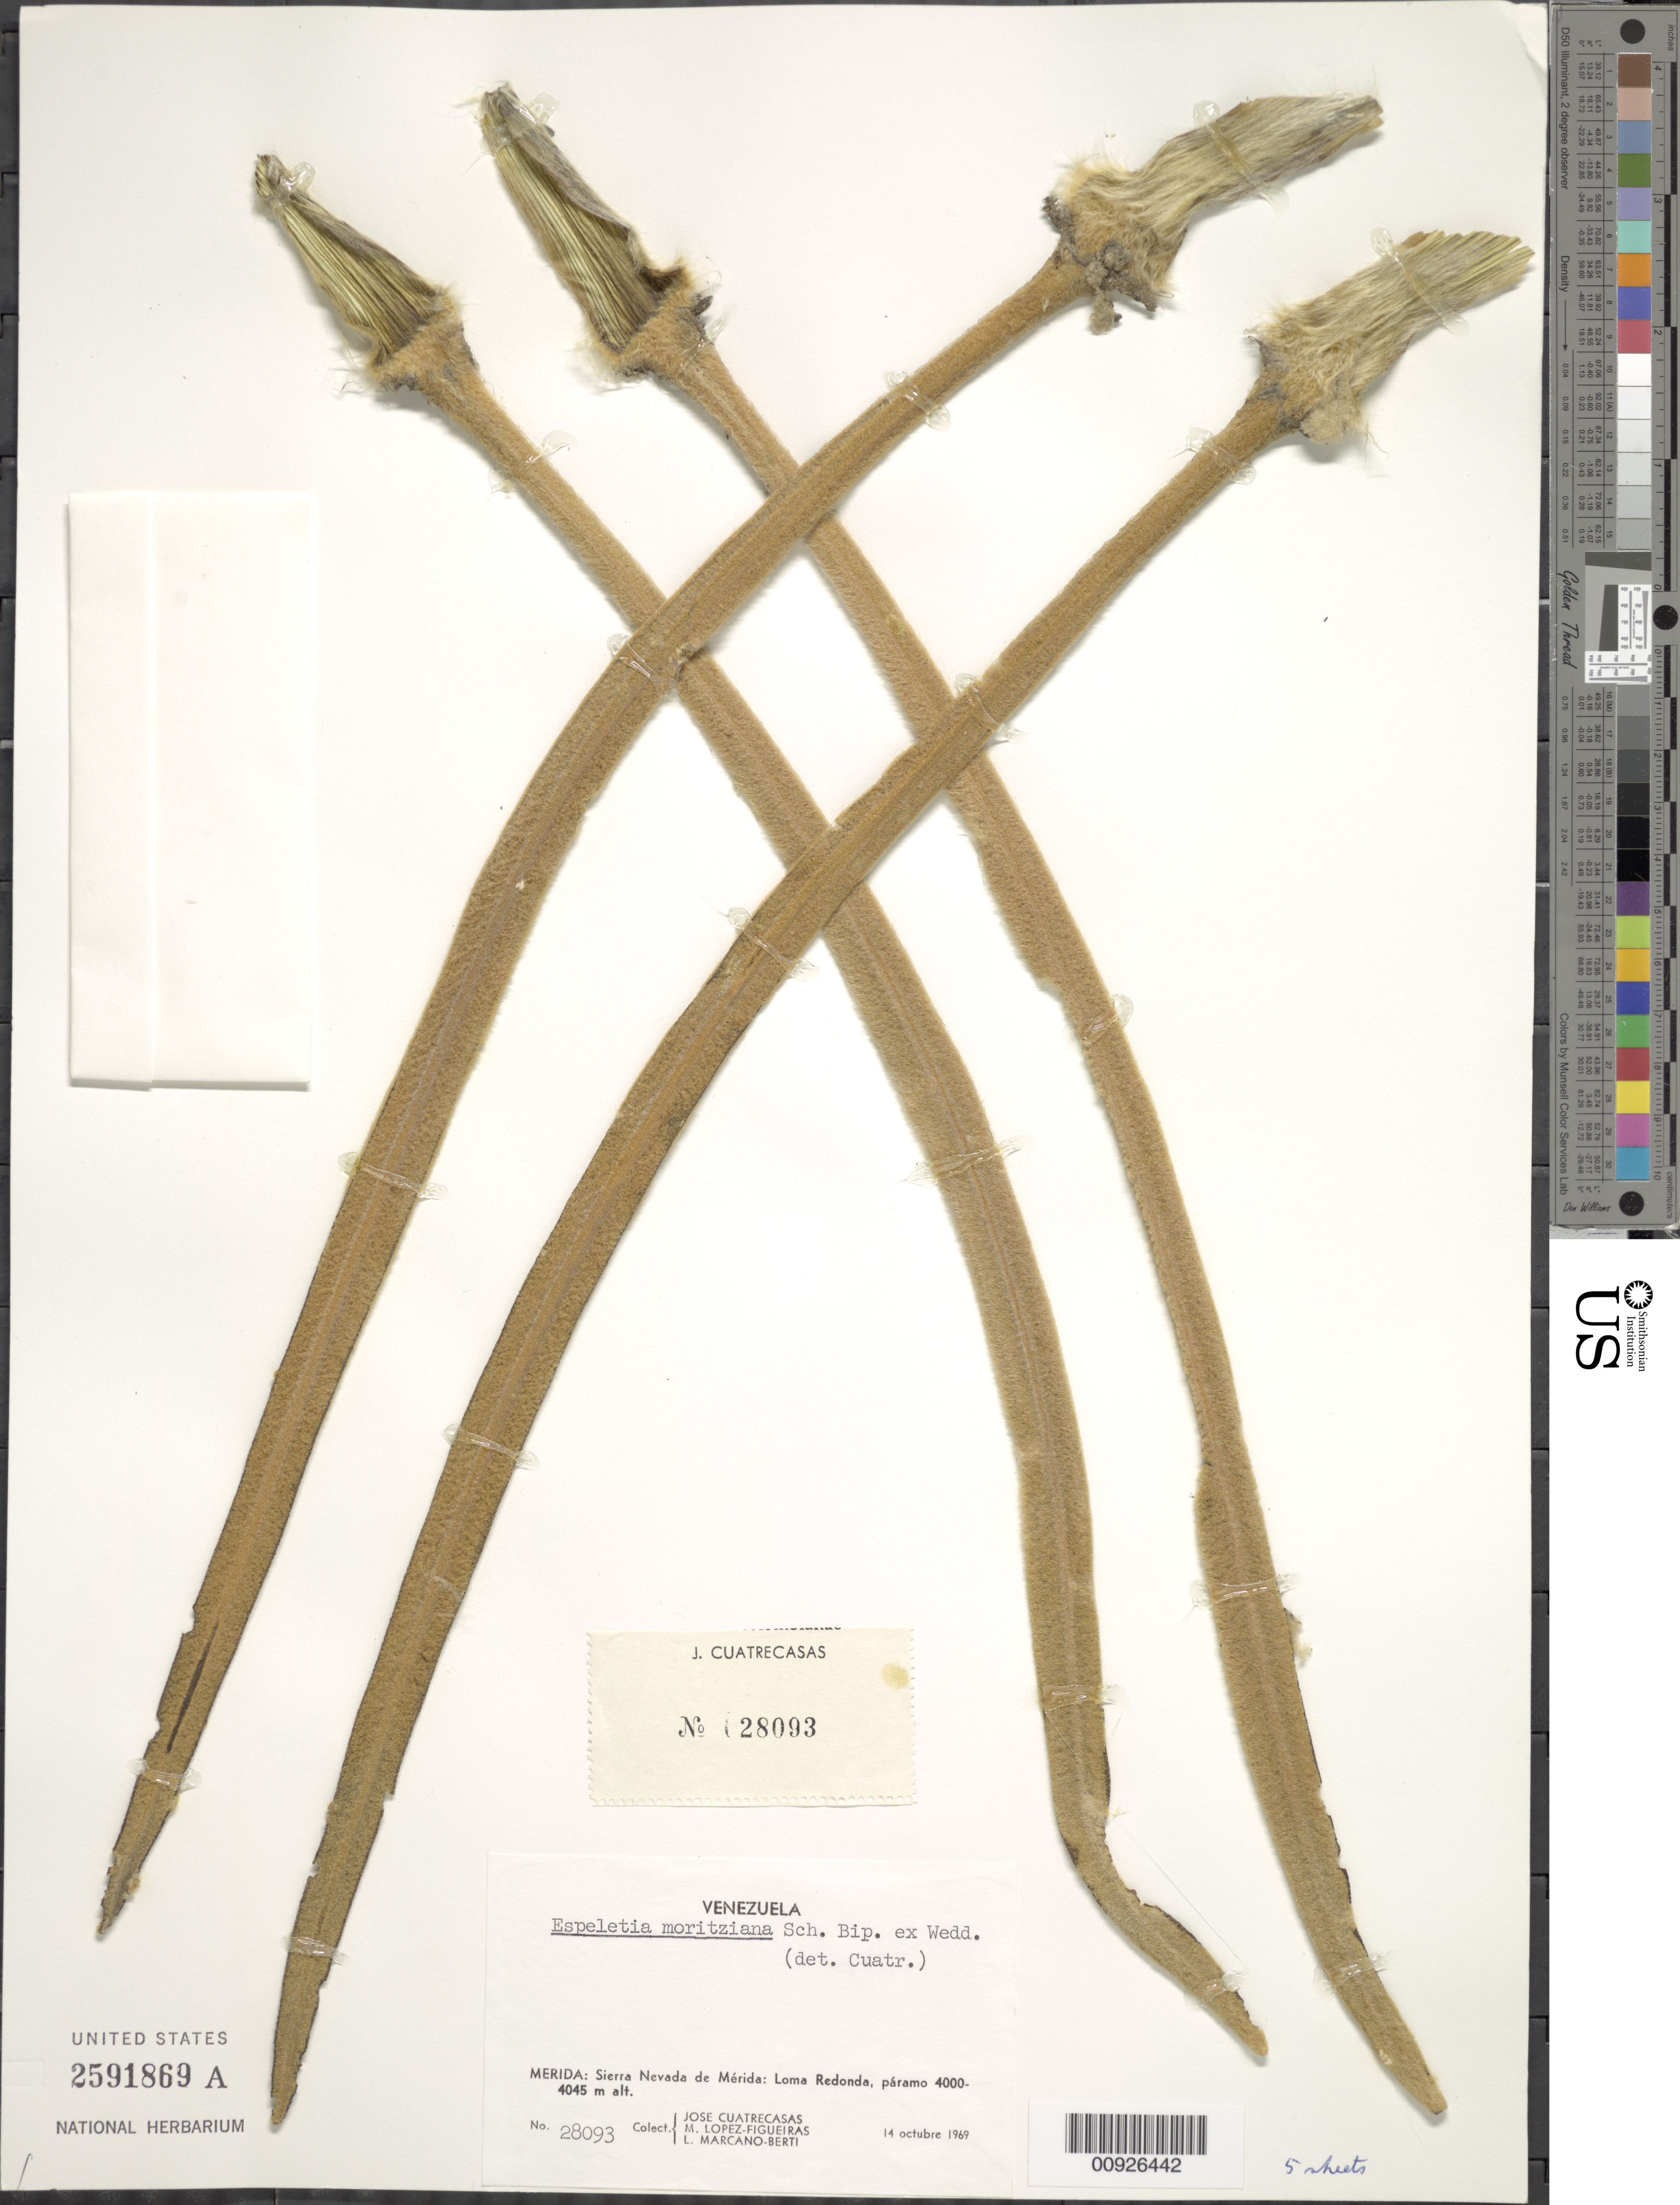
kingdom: Plantae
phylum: Tracheophyta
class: Magnoliopsida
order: Asterales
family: Asteraceae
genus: Coespeletia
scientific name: Coespeletia moritziana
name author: (Sch. Bip. ex Wedd.) Cuatrec.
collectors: J. Cuatrecasas, M. López Figueiras & L. Marcano-Berti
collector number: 28093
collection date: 1969-10-14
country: Venezuela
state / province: Mérida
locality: Sierra Nevada de Mérida: Loma Redonda, páramo.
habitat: Páramo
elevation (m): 4000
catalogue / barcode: US 2591869A